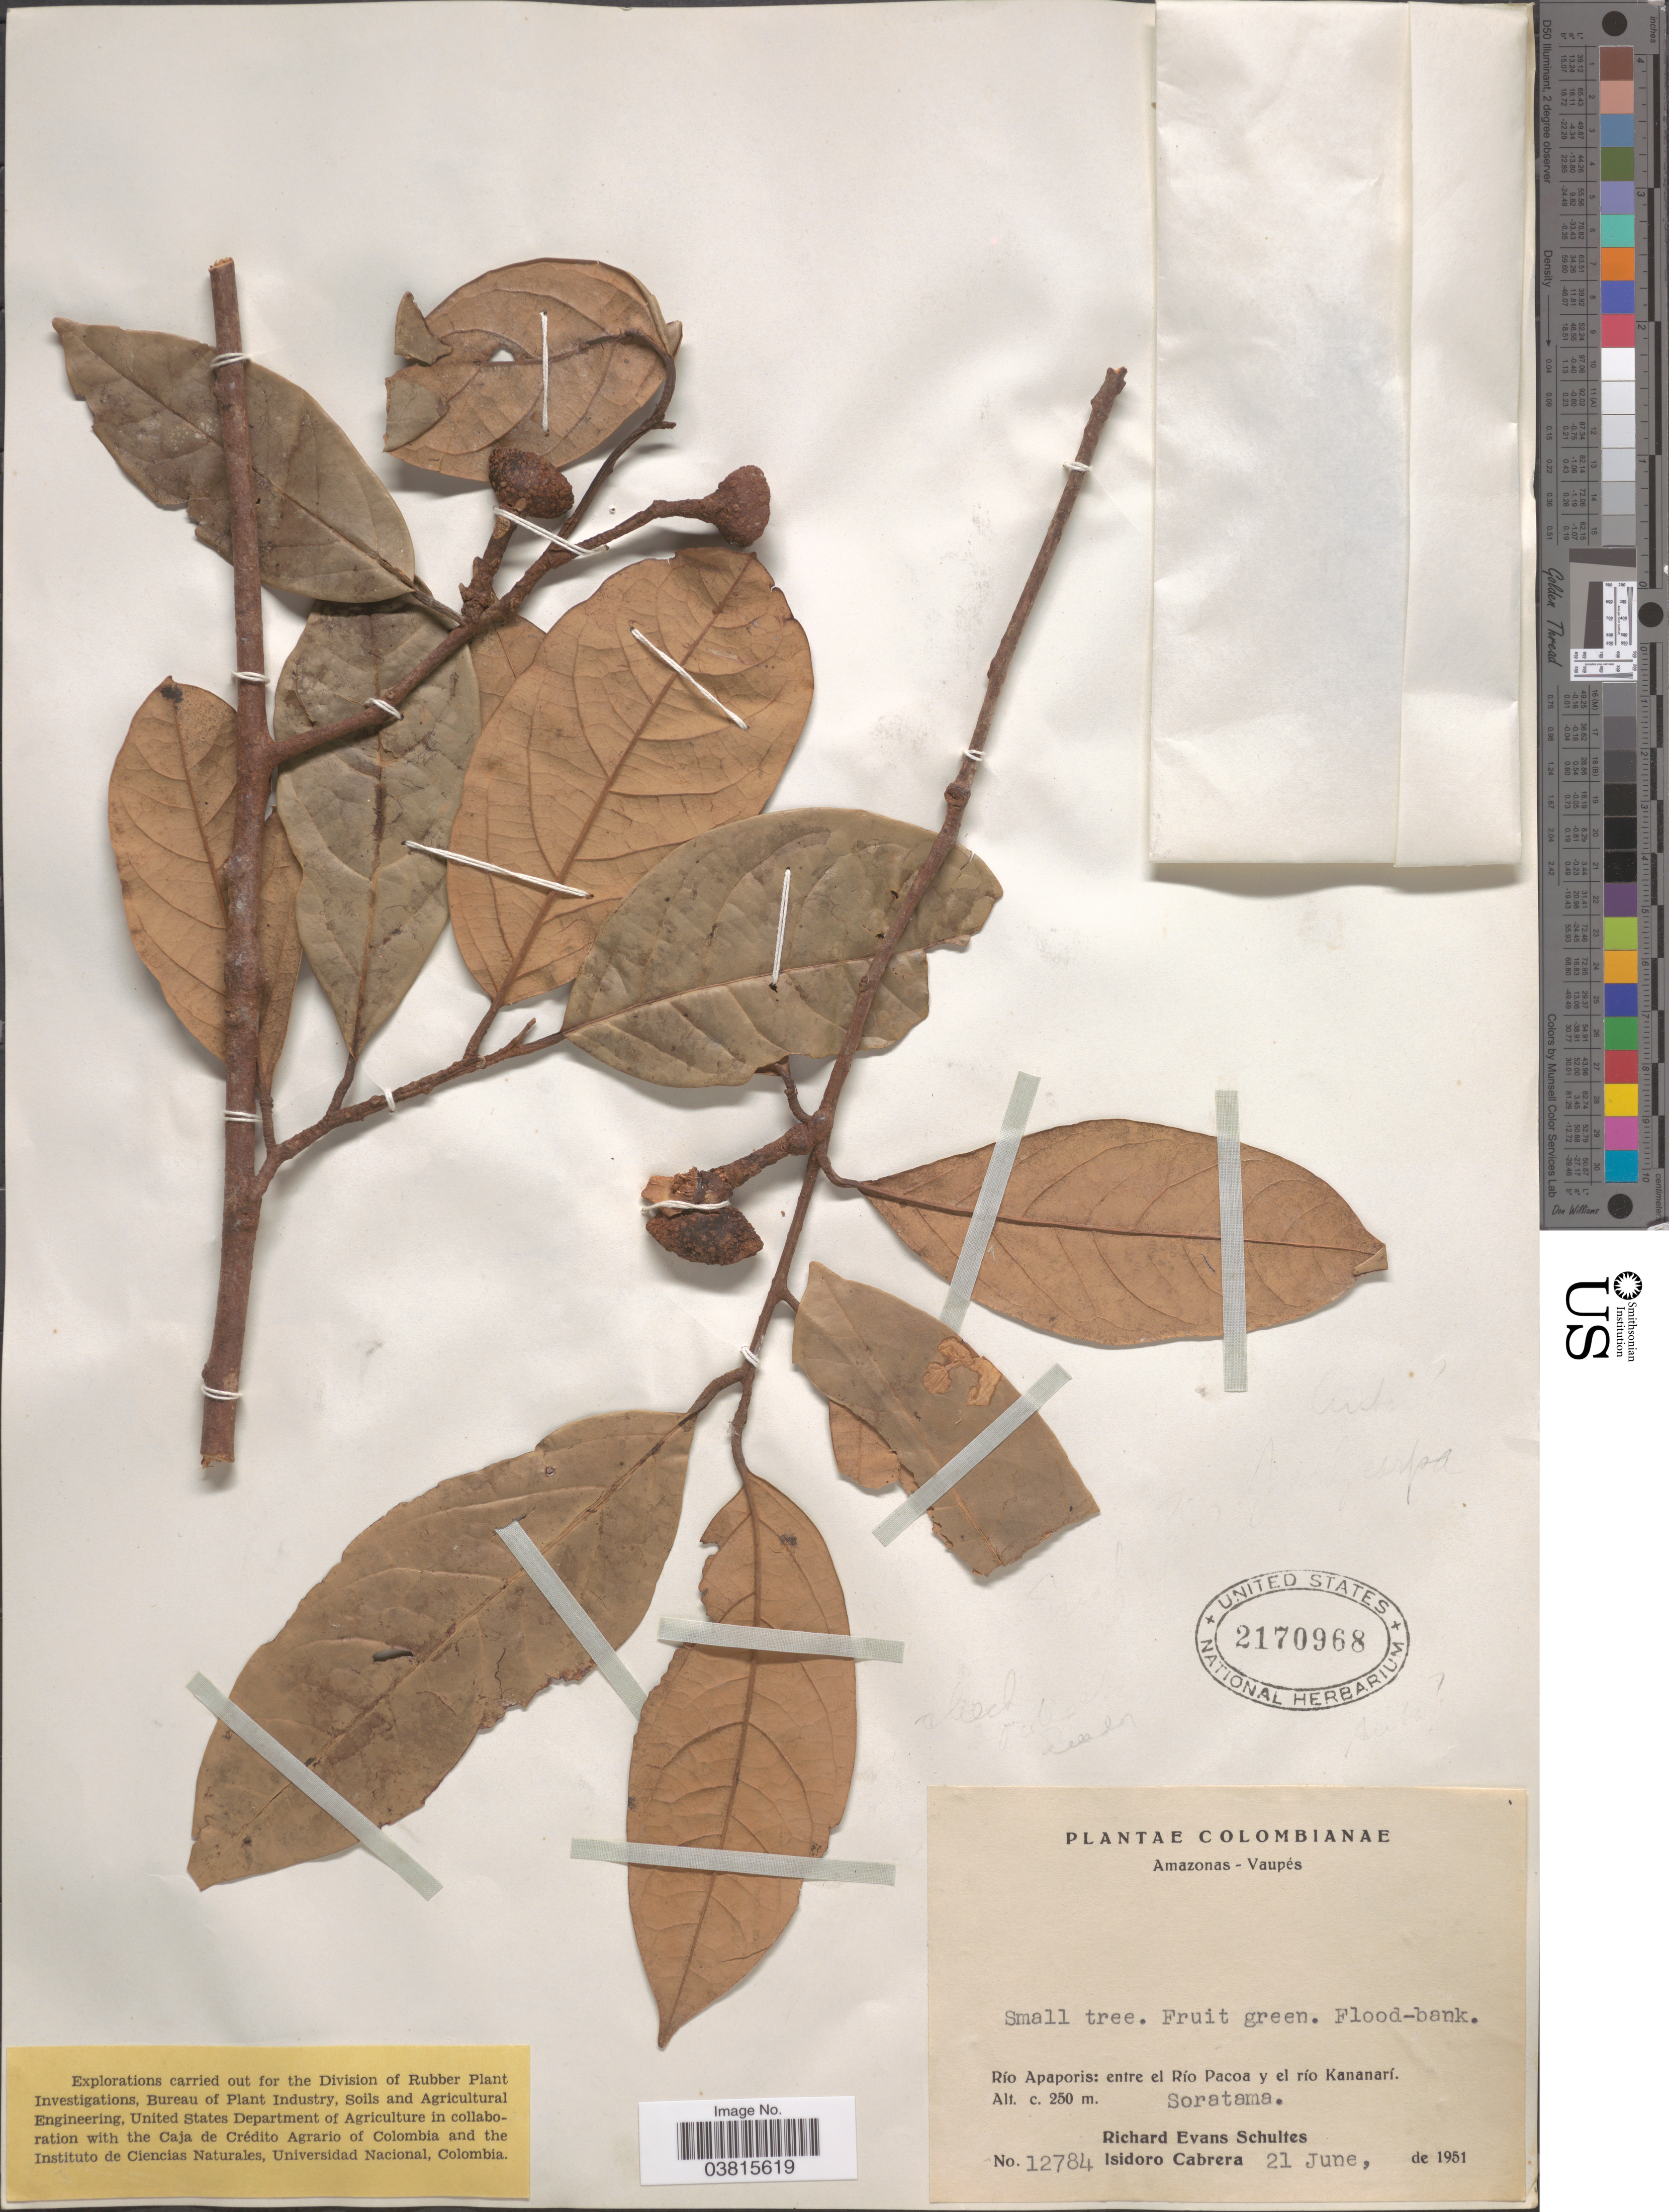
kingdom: Plantae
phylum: Tracheophyta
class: Magnoliopsida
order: Laurales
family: Lauraceae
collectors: R. E. Schultes & I. Cabrera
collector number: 12784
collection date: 1951-06-21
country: Colombia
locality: Amazonas-Vaupes. Río Apaporis: entre el Río Pacoa y el río Kananarï. Soratama.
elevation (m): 250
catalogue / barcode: US 2170968